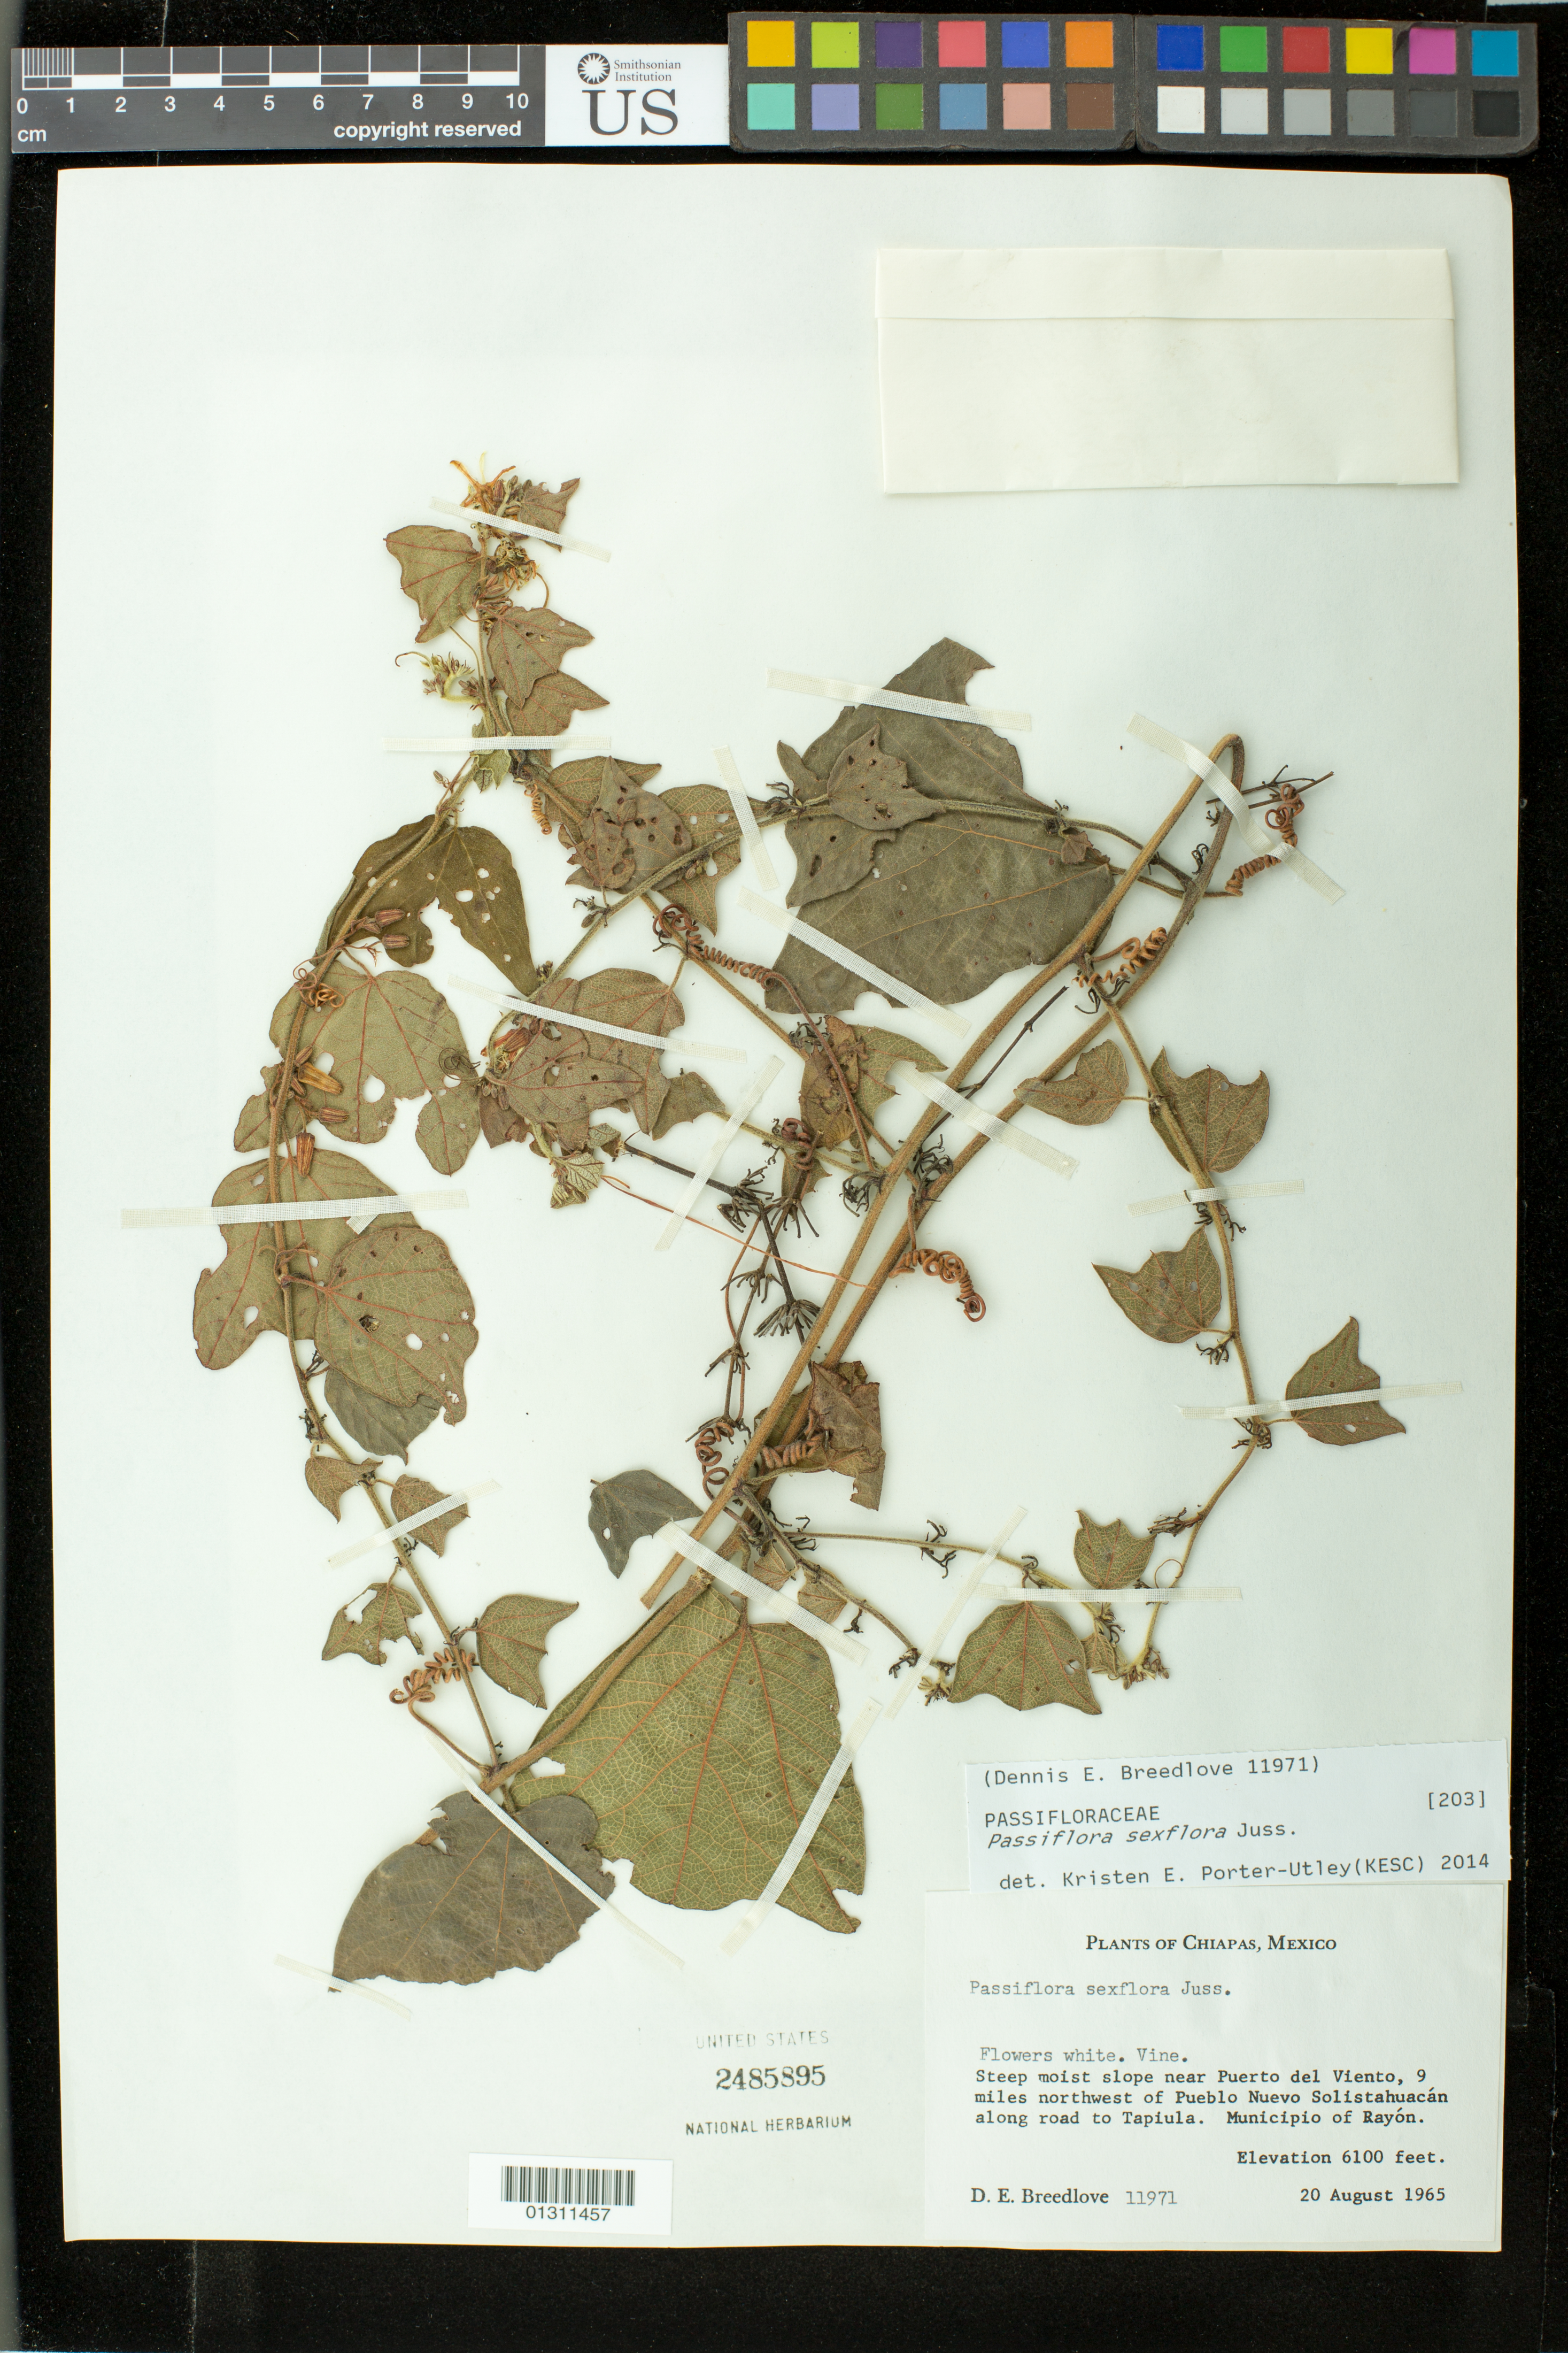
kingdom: Plantae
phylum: Tracheophyta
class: Magnoliopsida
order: Malpighiales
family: Passifloraceae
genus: Passiflora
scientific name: Passiflora sexflora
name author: Juss.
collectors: D. E. Breedlove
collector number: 11971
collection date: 1965-08-20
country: Mexico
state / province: Chiapas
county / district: Rayón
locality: slope near Puerto del Viento, 9 miles NW of Pueblo Nuevo Solistahuacan along road to Tapiula.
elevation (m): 1859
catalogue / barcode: US 2485895